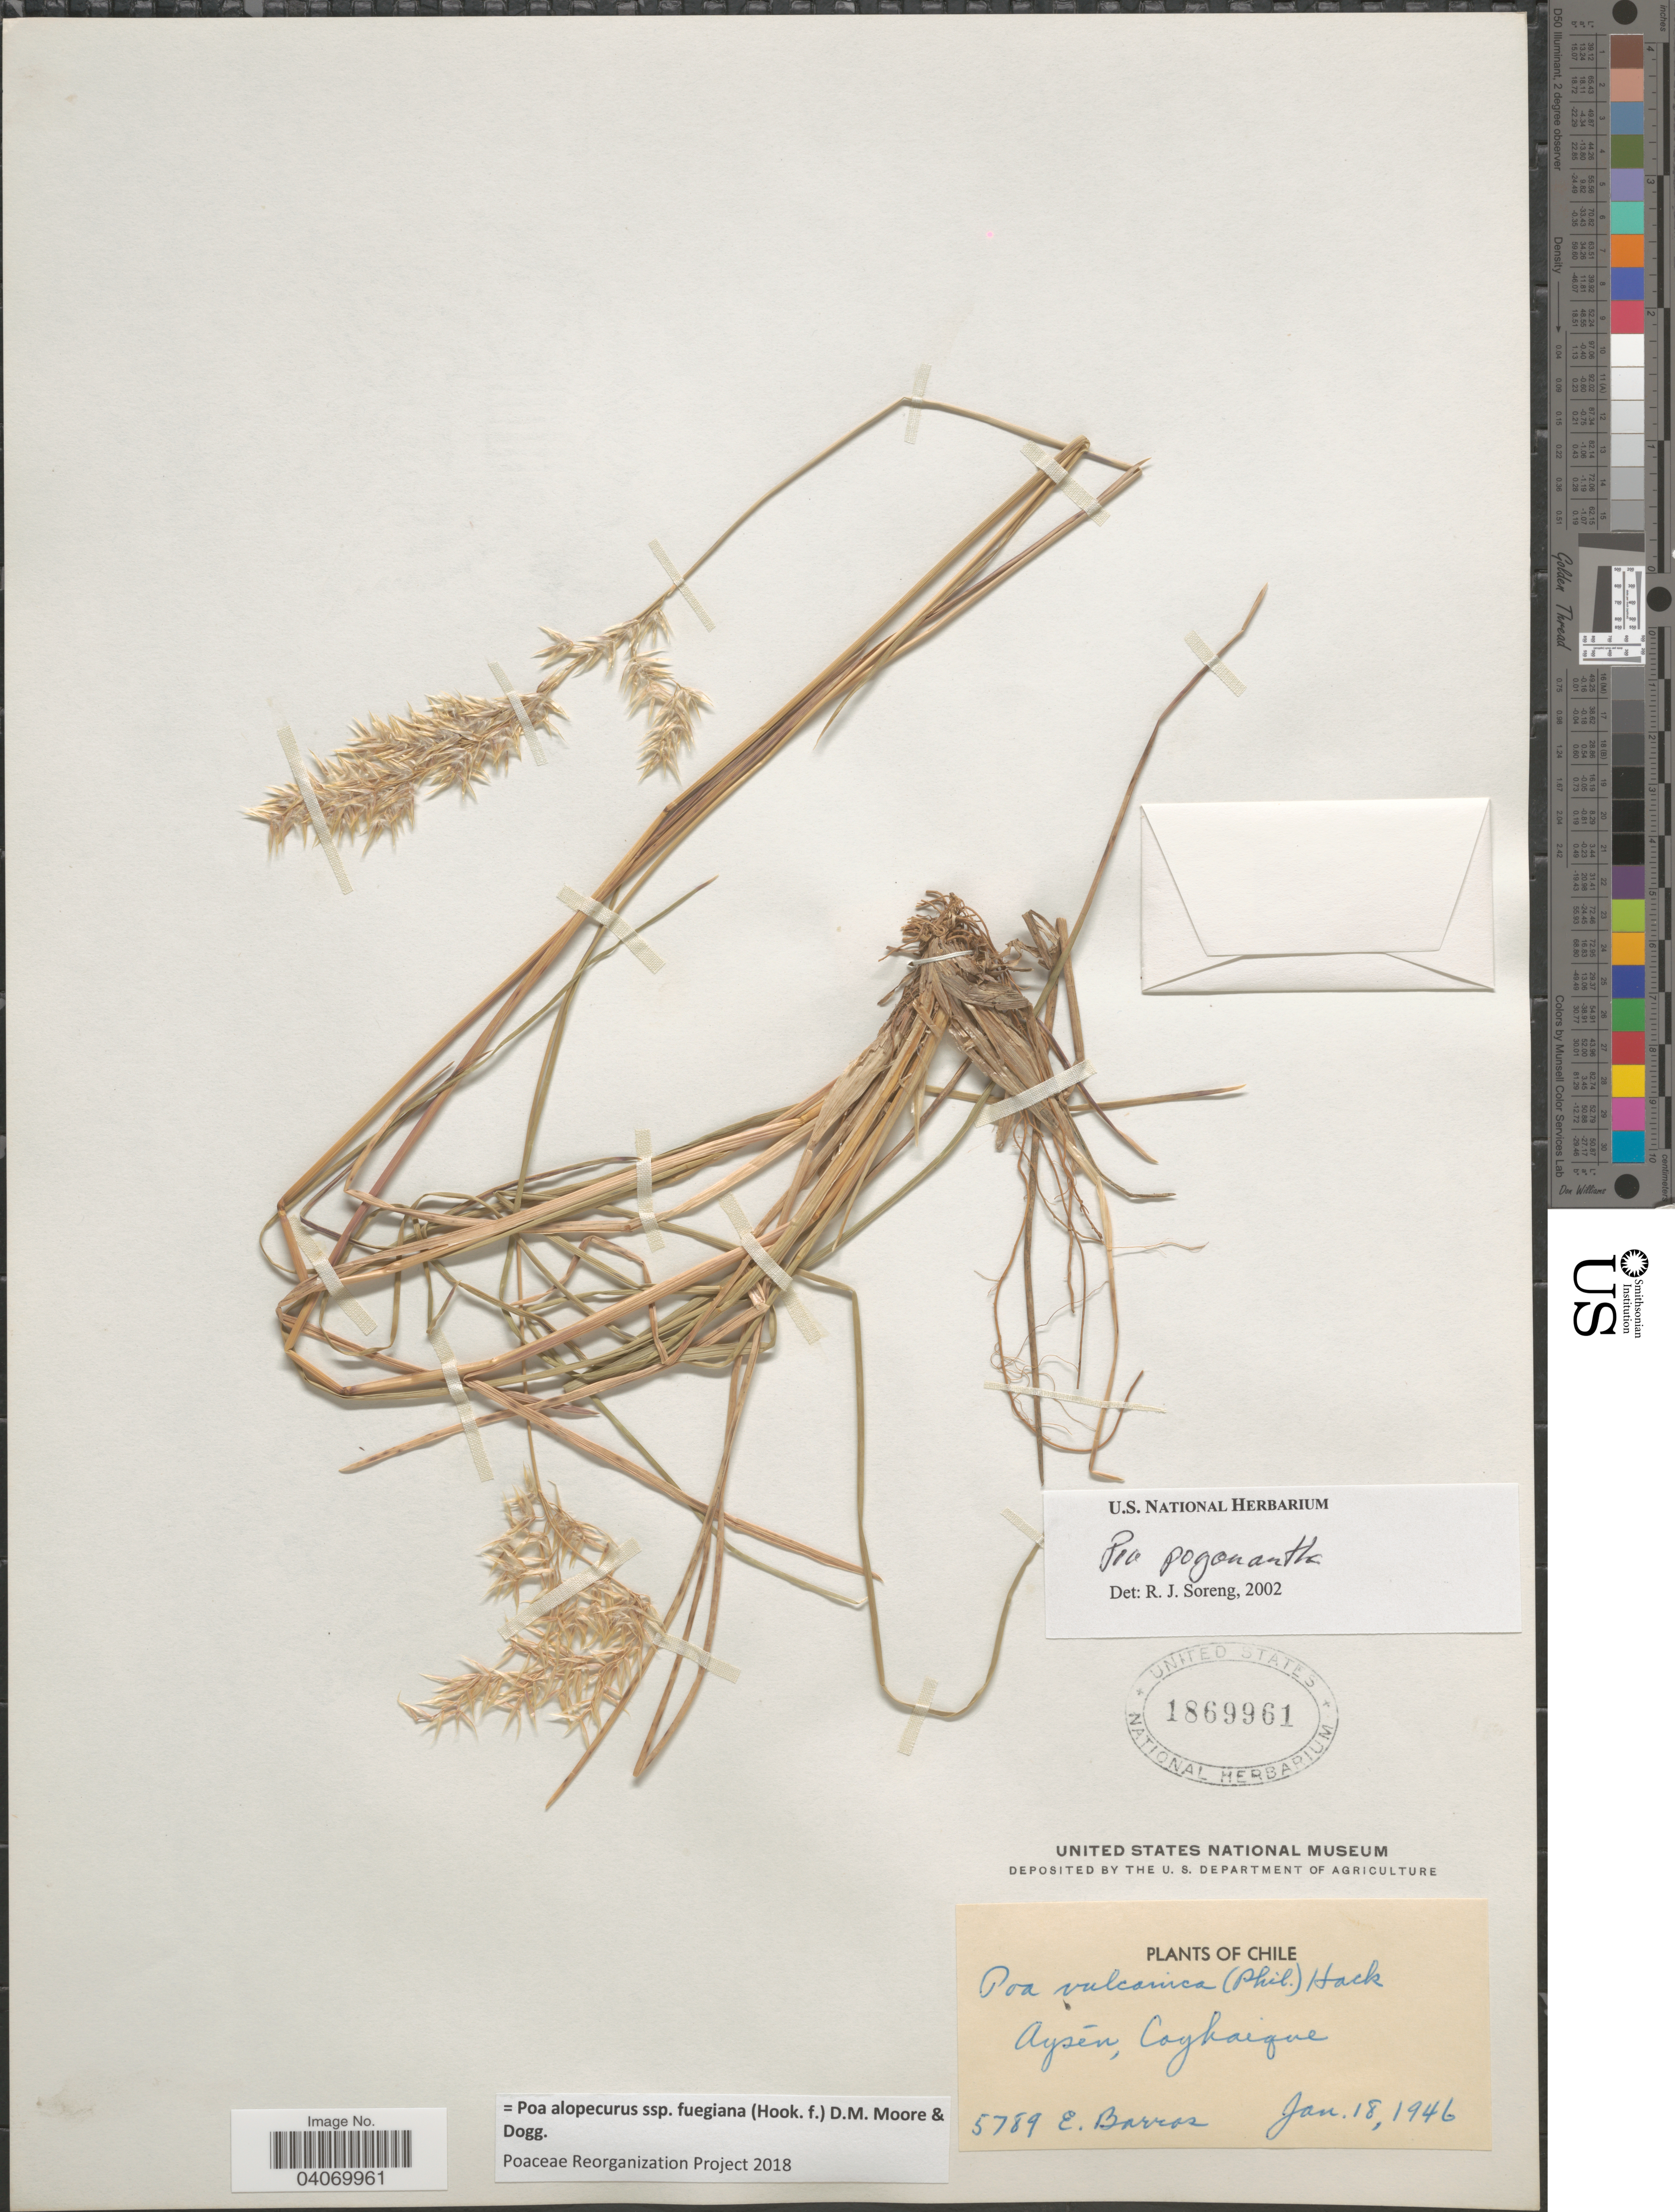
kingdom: Plantae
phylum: Tracheophyta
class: Liliopsida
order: Poales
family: Poaceae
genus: Poa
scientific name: Poa alopecurus subsp. fuegiana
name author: (Hook. f.) D.M. Moore & Dogg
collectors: E. Barros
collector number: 5789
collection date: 1946-01-18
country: Chile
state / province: Aisén (XI)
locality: Aysén, Coyhaique.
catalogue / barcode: US 1869961